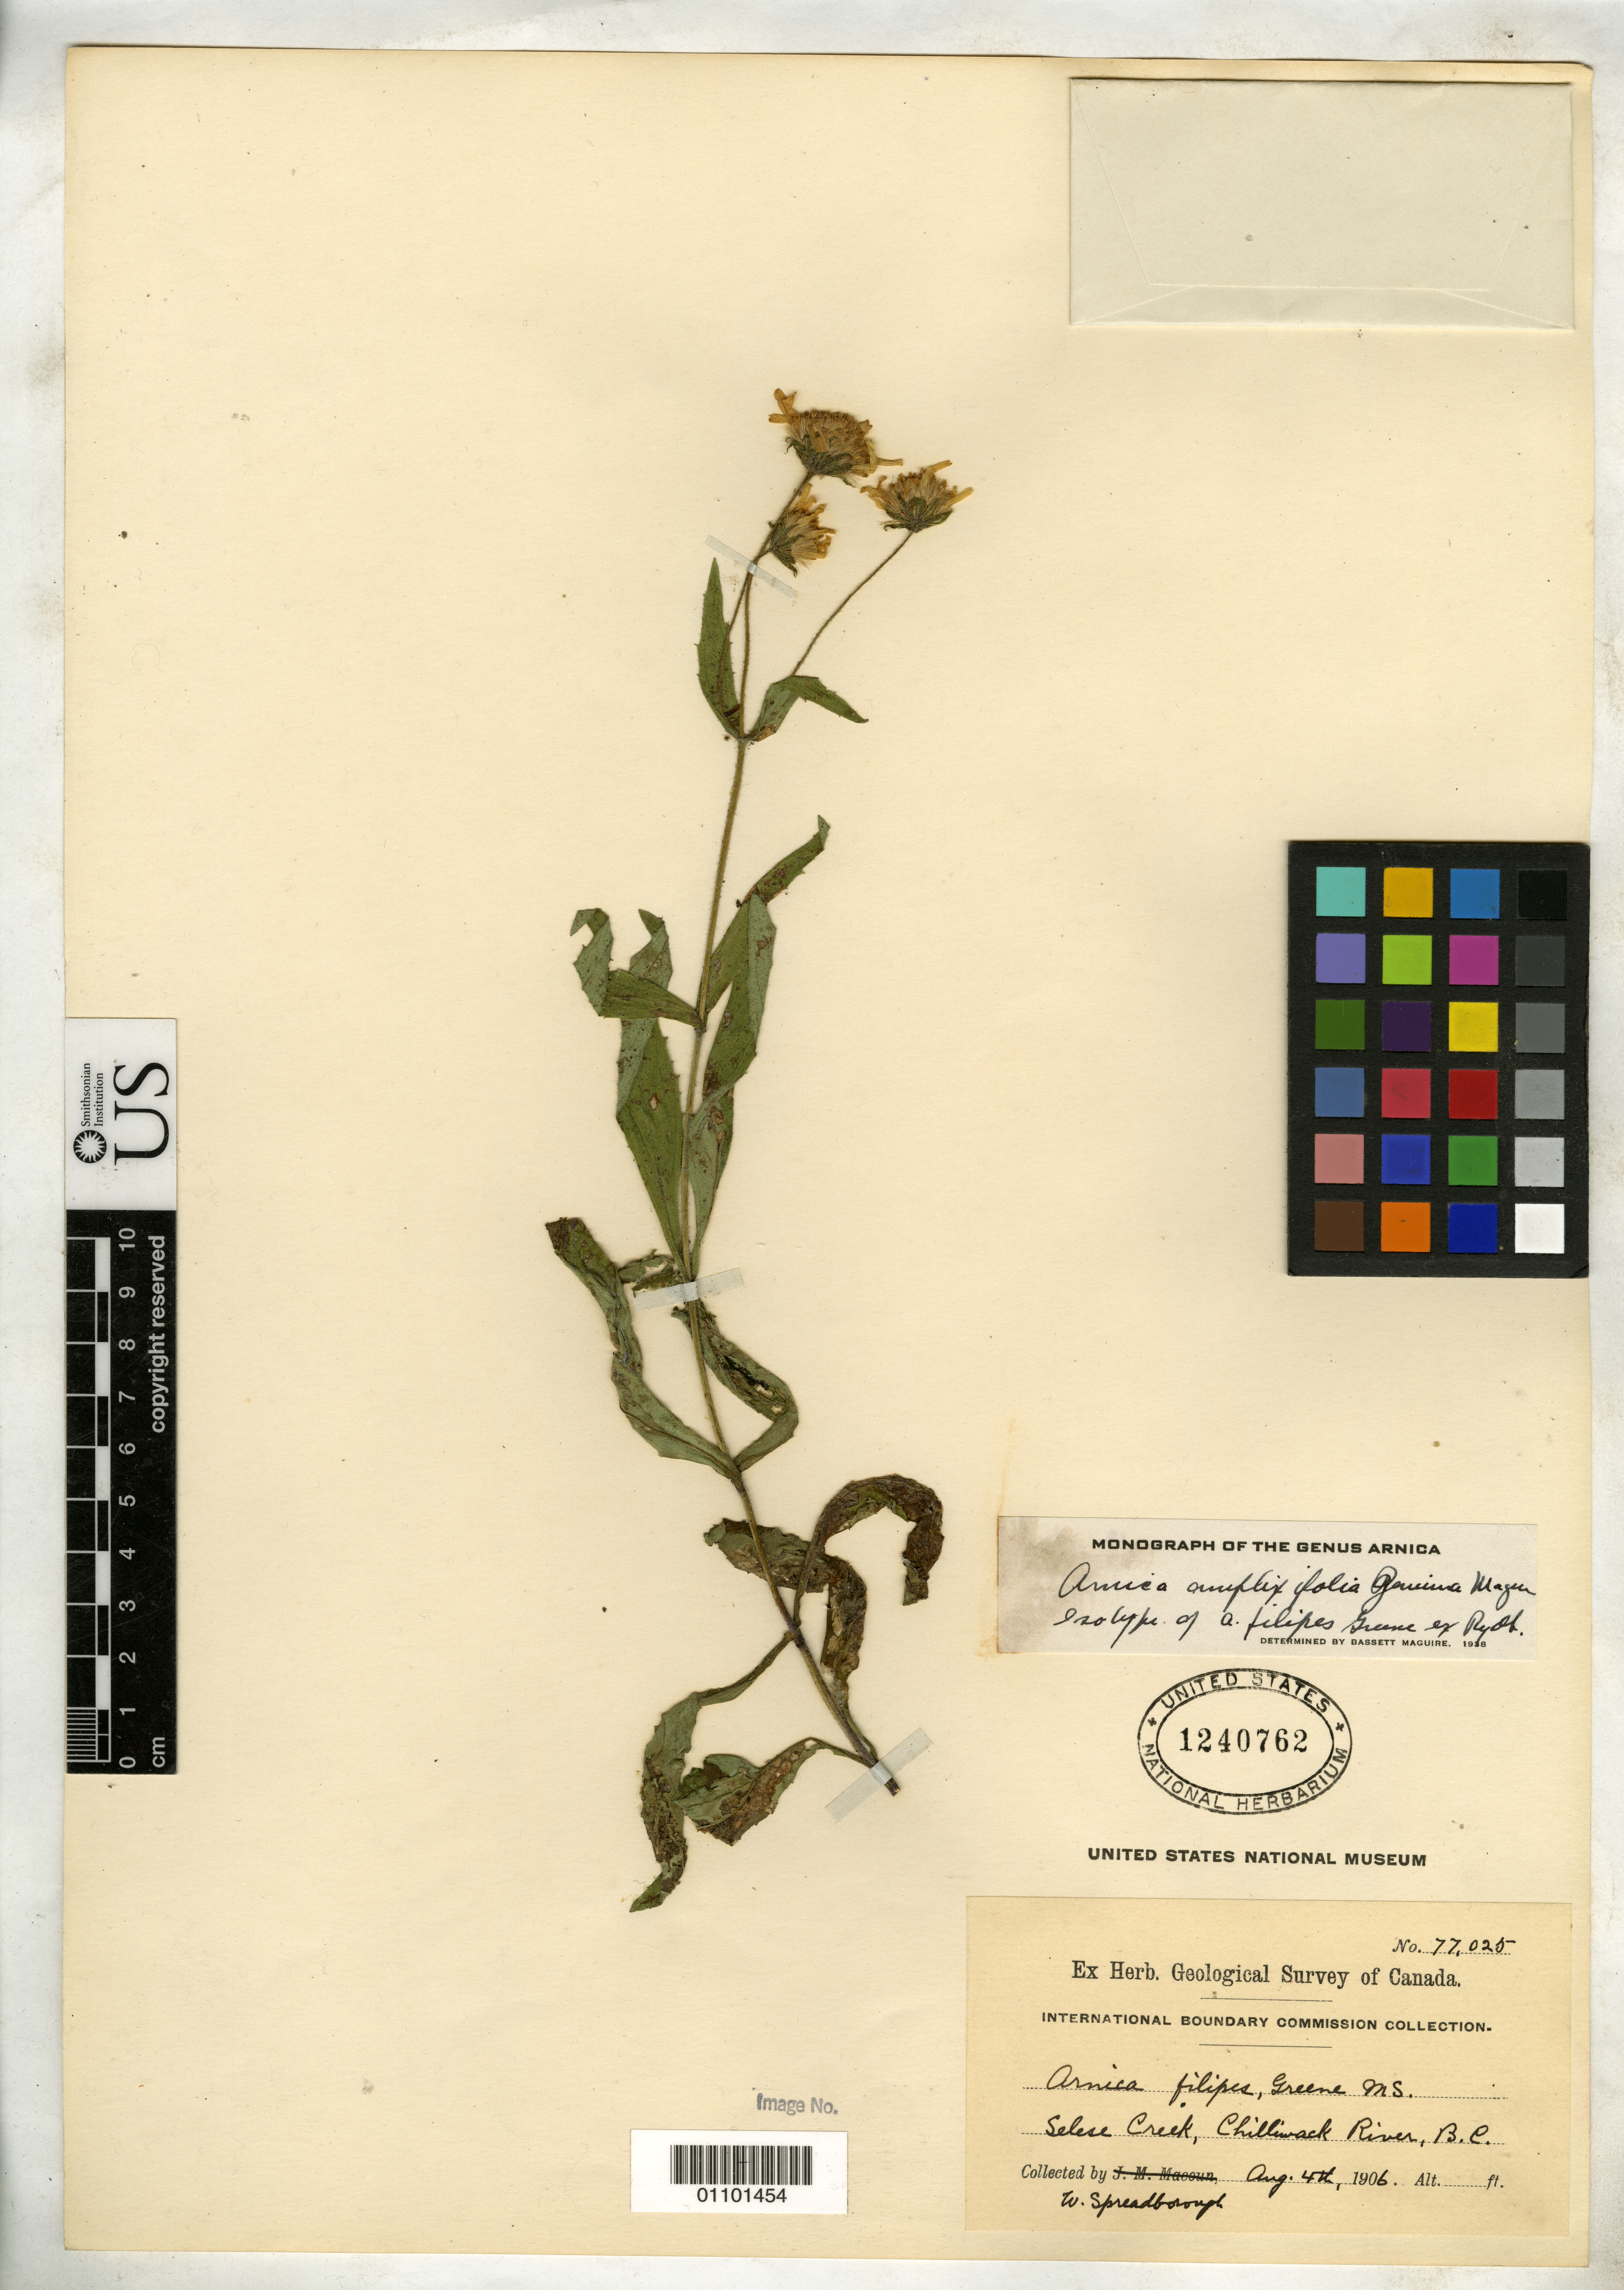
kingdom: Plantae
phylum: Tracheophyta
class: Magnoliopsida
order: Asterales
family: Asteraceae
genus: Arnica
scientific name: Arnica filipes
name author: Greene ex Rydb.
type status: Isotype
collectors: W. Spreadborough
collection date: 1906-08-04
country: Canada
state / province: British Columbia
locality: Selese Creek, Chilliwack River.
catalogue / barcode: US 1240762